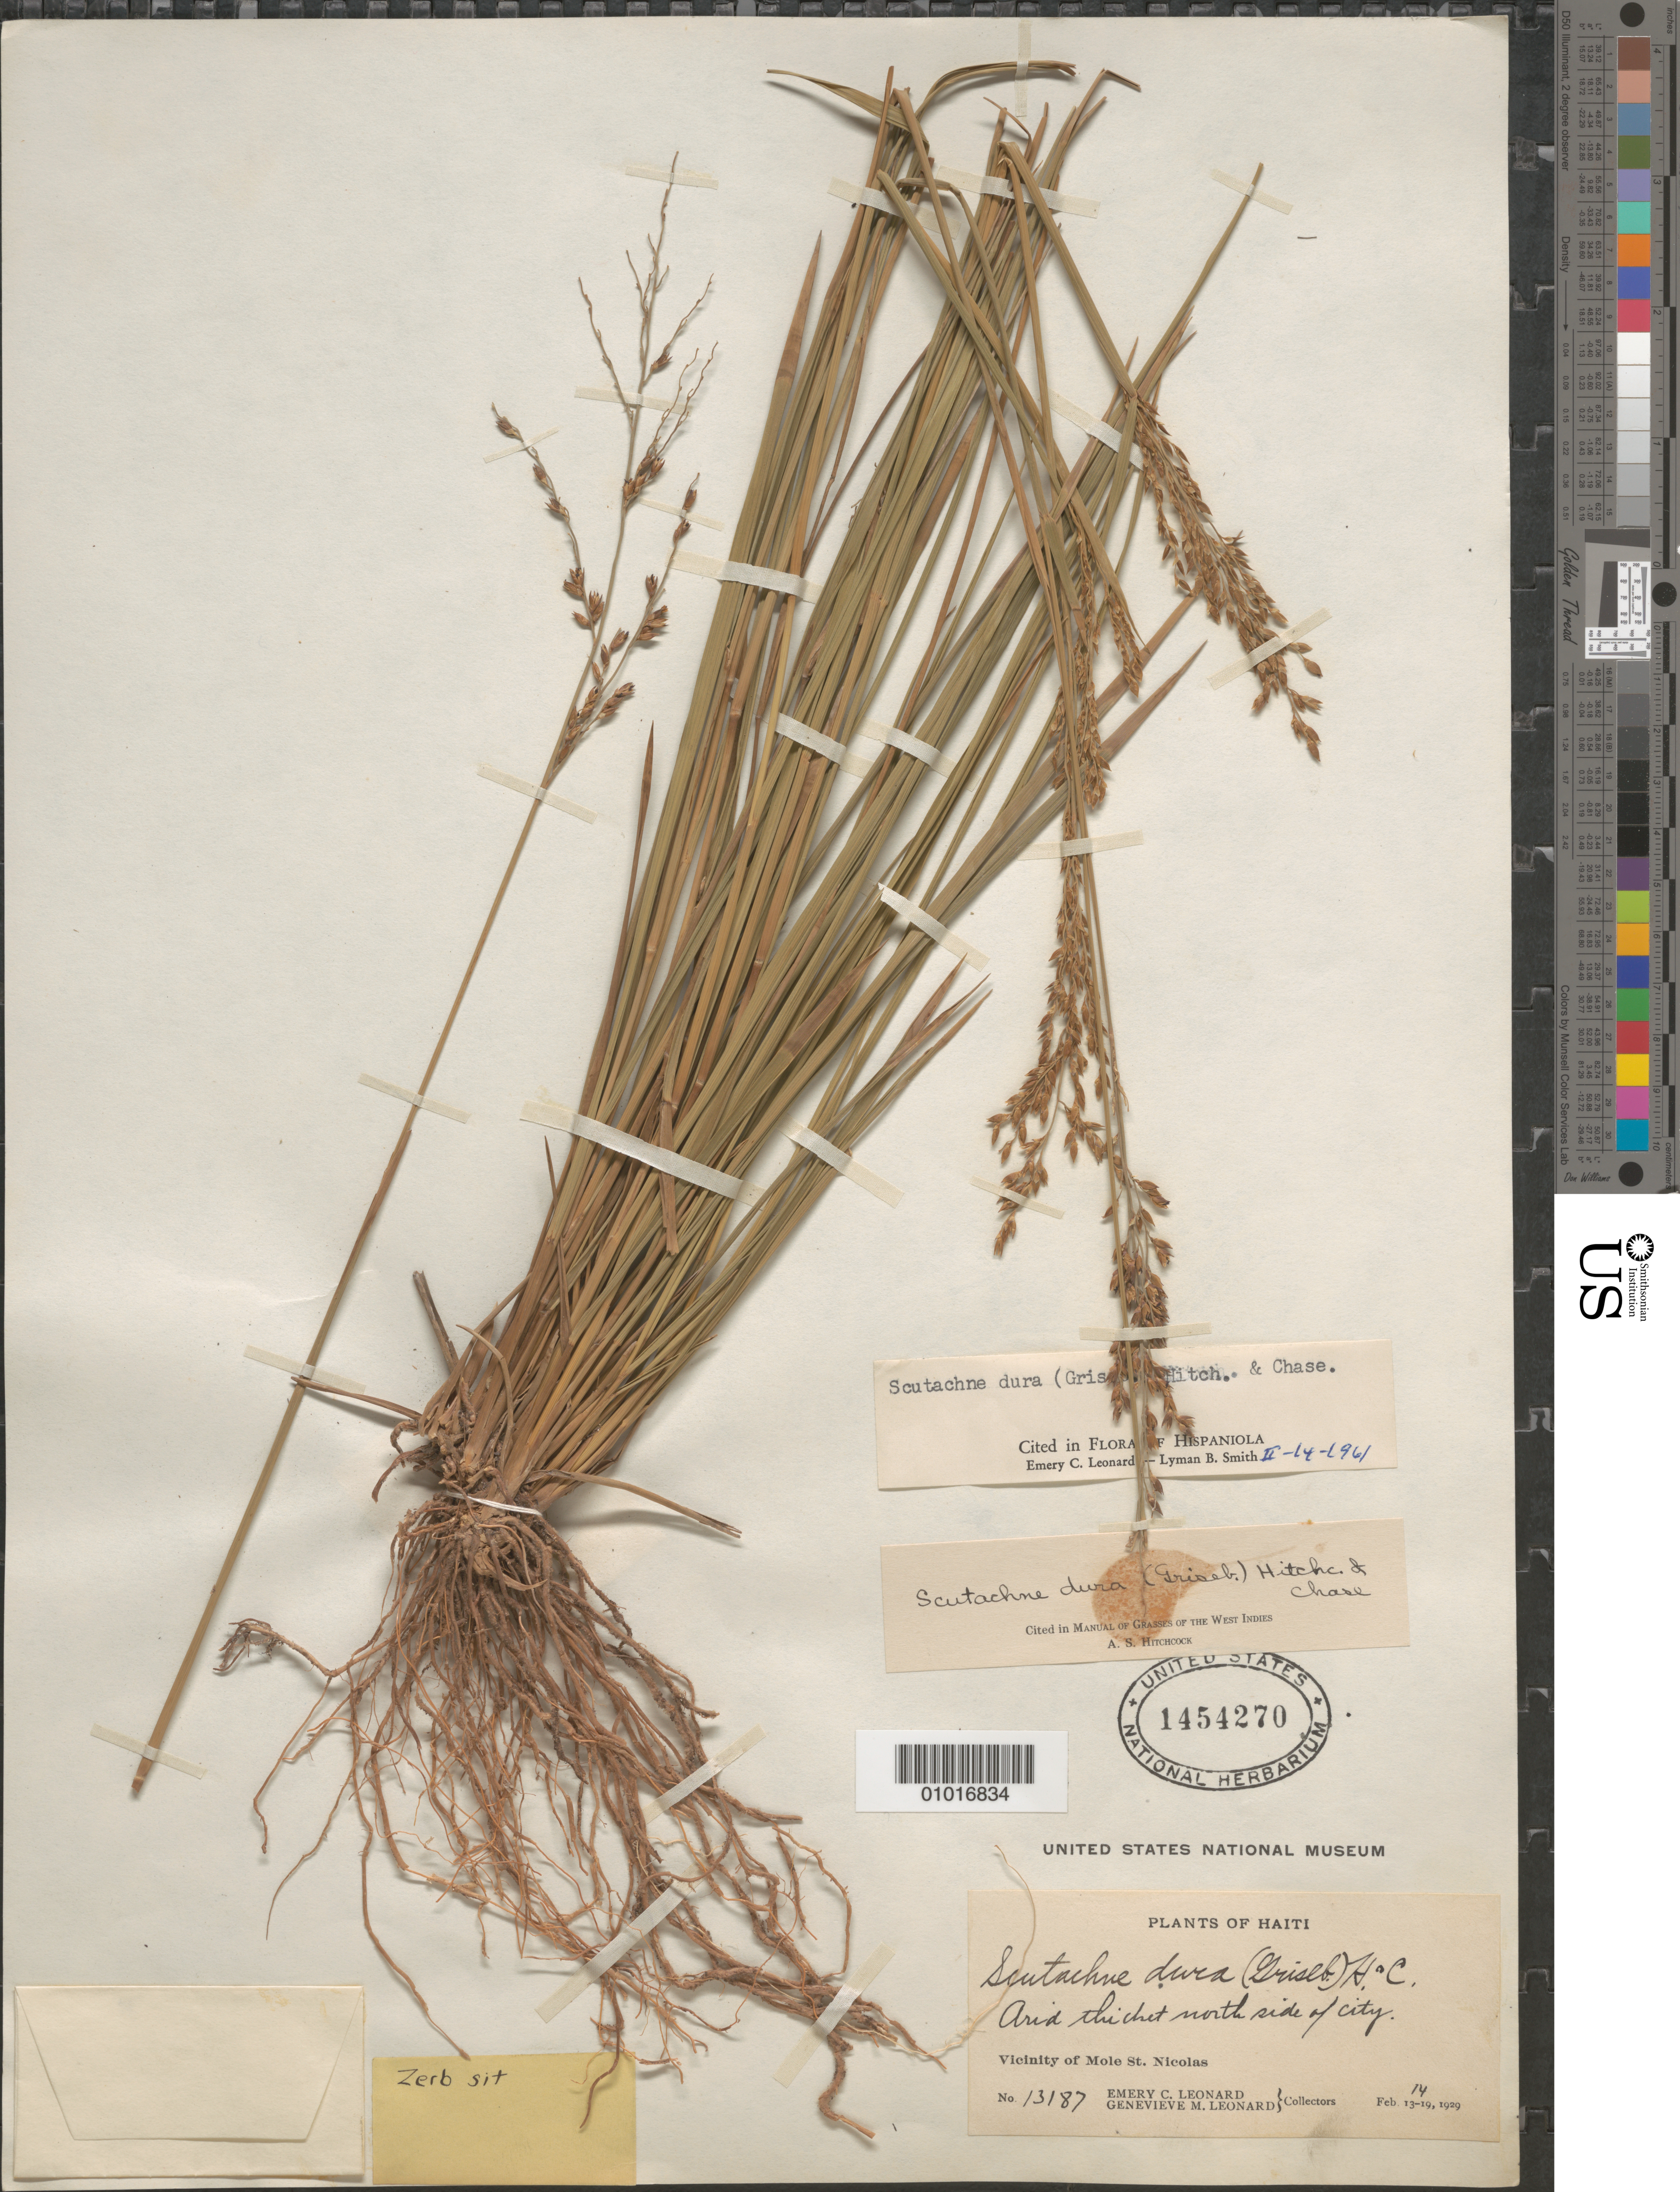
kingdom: Plantae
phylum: Tracheophyta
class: Liliopsida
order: Poales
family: Poaceae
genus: Scutachne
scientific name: Scutachne dura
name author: (Griseb.) Hitchc. & Chase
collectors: E. C. Leonard & G. M. Leonard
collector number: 13187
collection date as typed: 14 Feb 1919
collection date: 1919-02-14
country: Haiti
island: Hispaniola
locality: Vic. of Mole St. Nicholas, arid thicket N of the city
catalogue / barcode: US 1454270